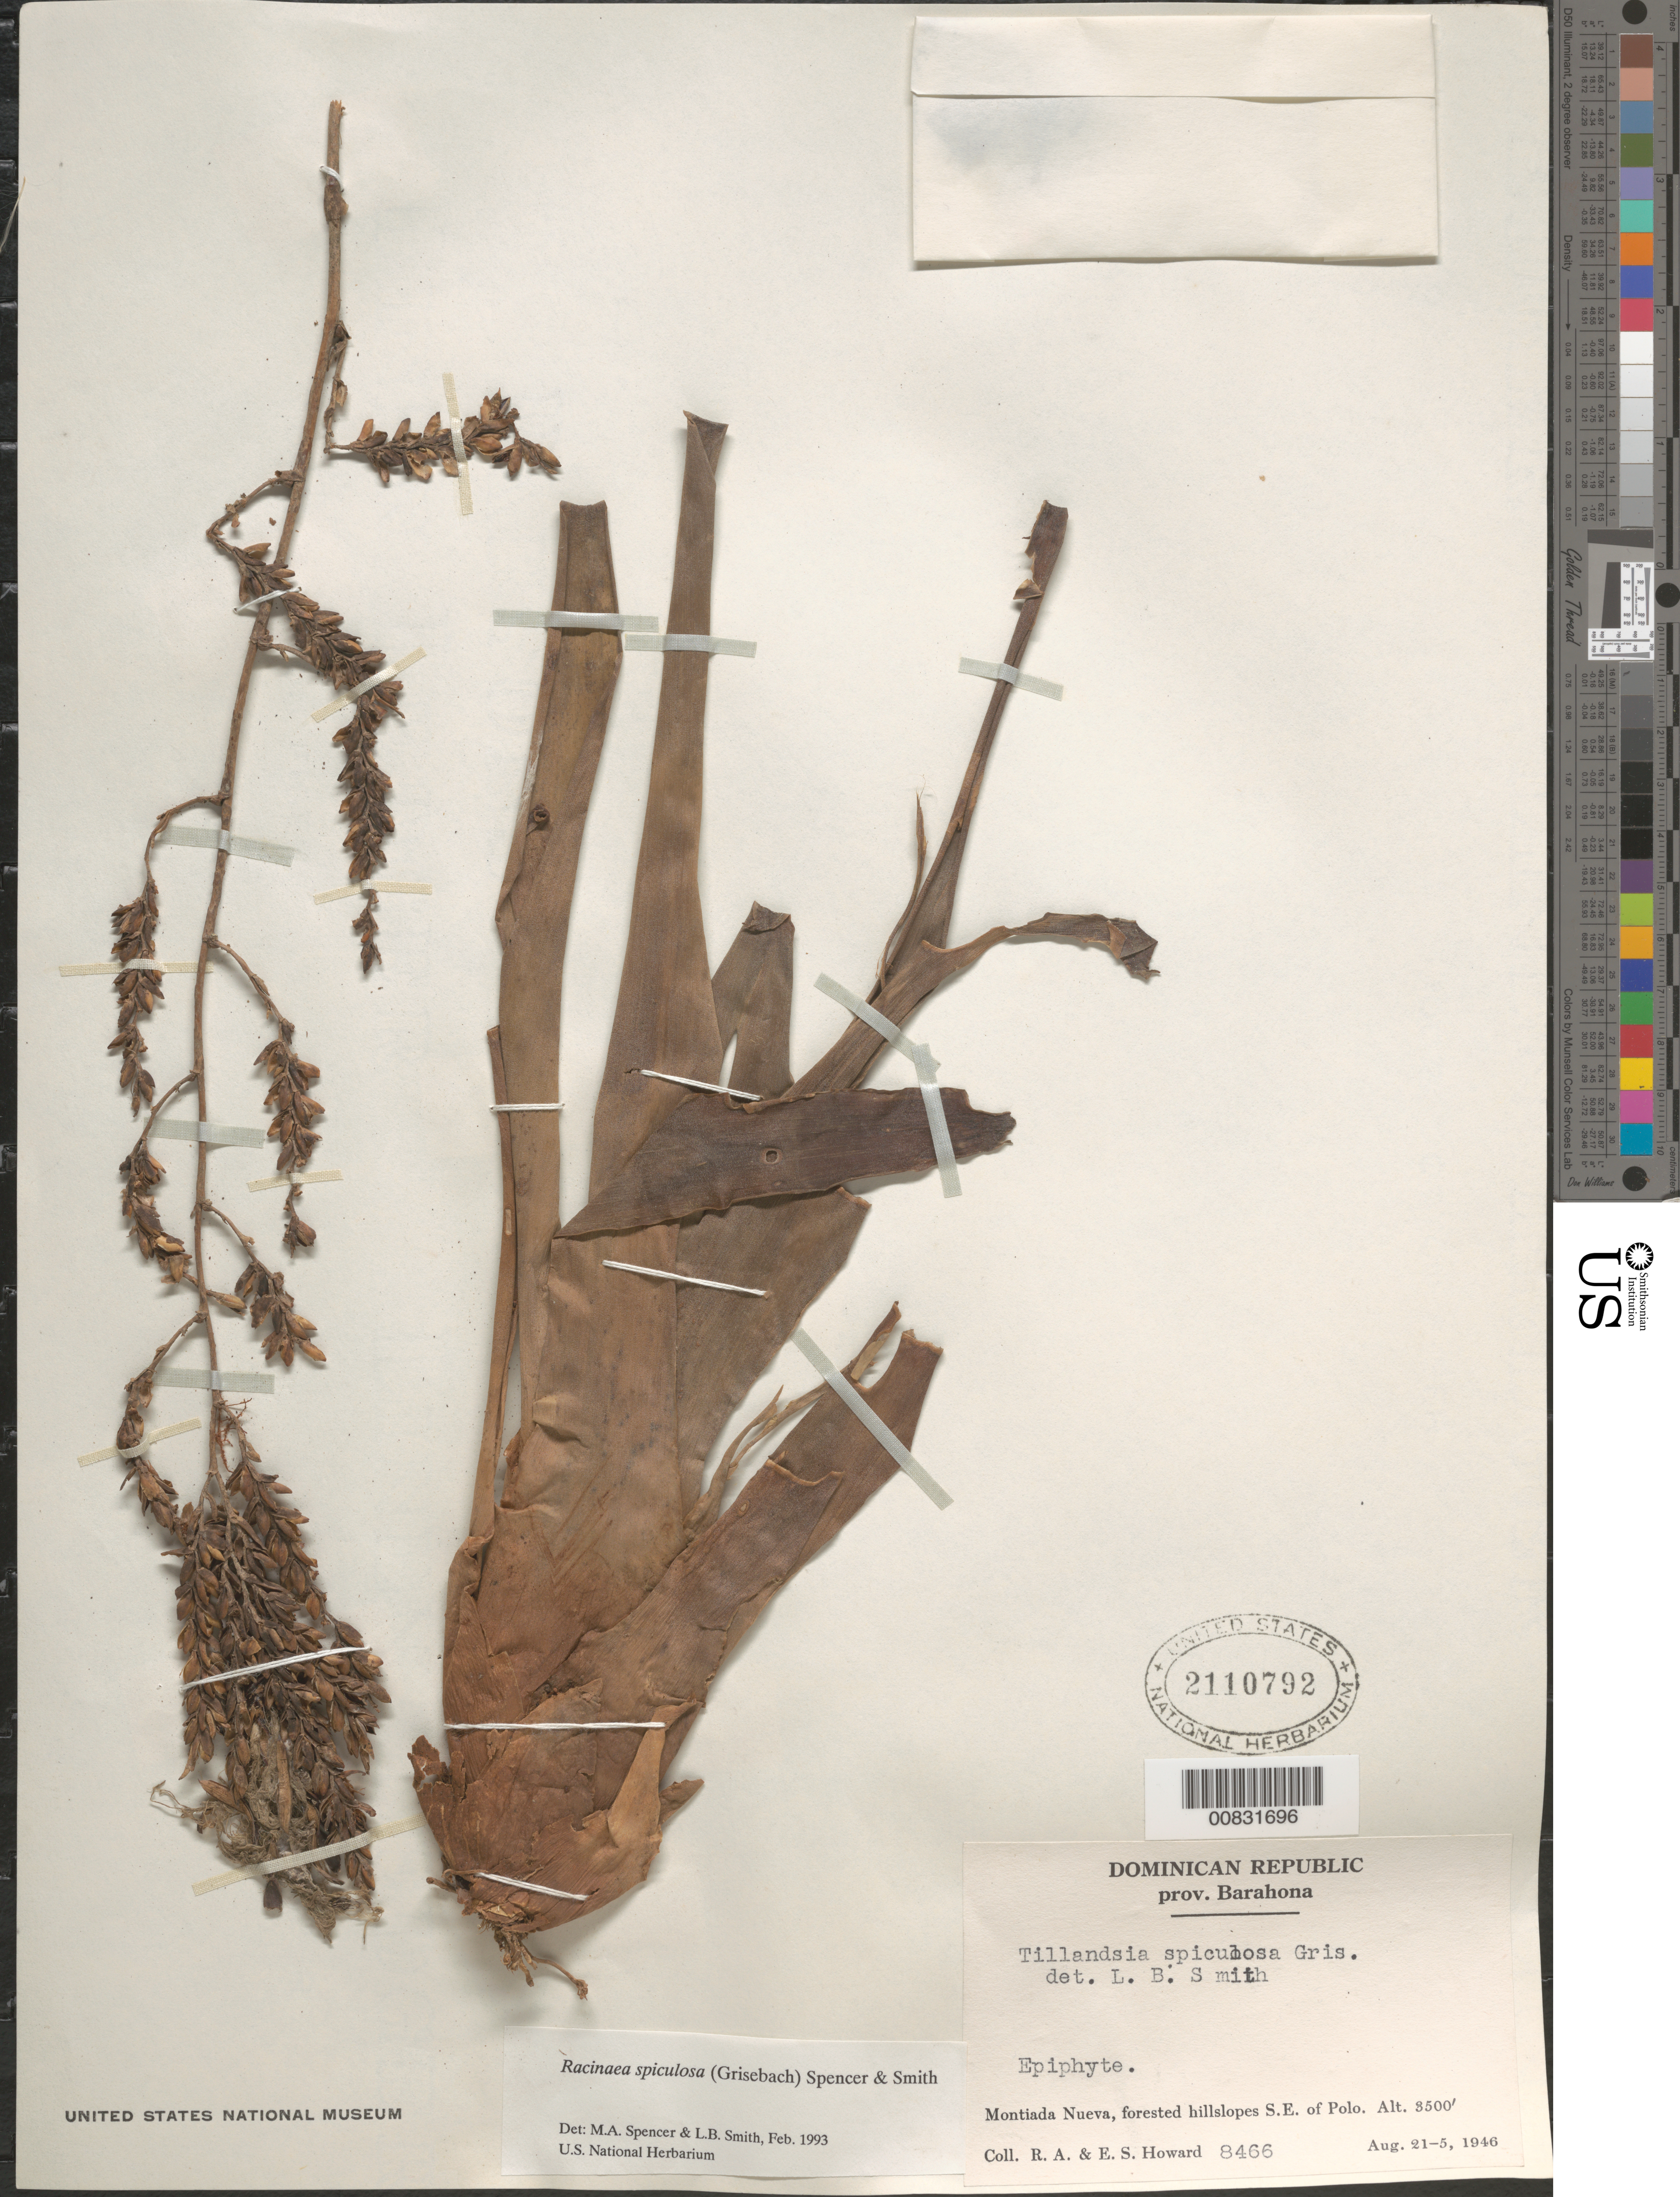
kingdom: Plantae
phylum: Tracheophyta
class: Liliopsida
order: Poales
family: Bromeliaceae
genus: Racinaea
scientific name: Racinaea spiculosa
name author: (Griseb.) M.A. Spencer & L.B. Sm.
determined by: Spencer, M. A.; Smith, L. B.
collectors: R. A. Howard & E. S. Howard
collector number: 8466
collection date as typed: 21 Aug 1946 to 25 Aug 1946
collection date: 1946-08-21/1946-08-25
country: Dominican Republic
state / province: Barahona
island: Hispaniola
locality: Monteada Nueva, forested hillslopes S. E. of Polo.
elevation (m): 1067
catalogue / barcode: US 2110792